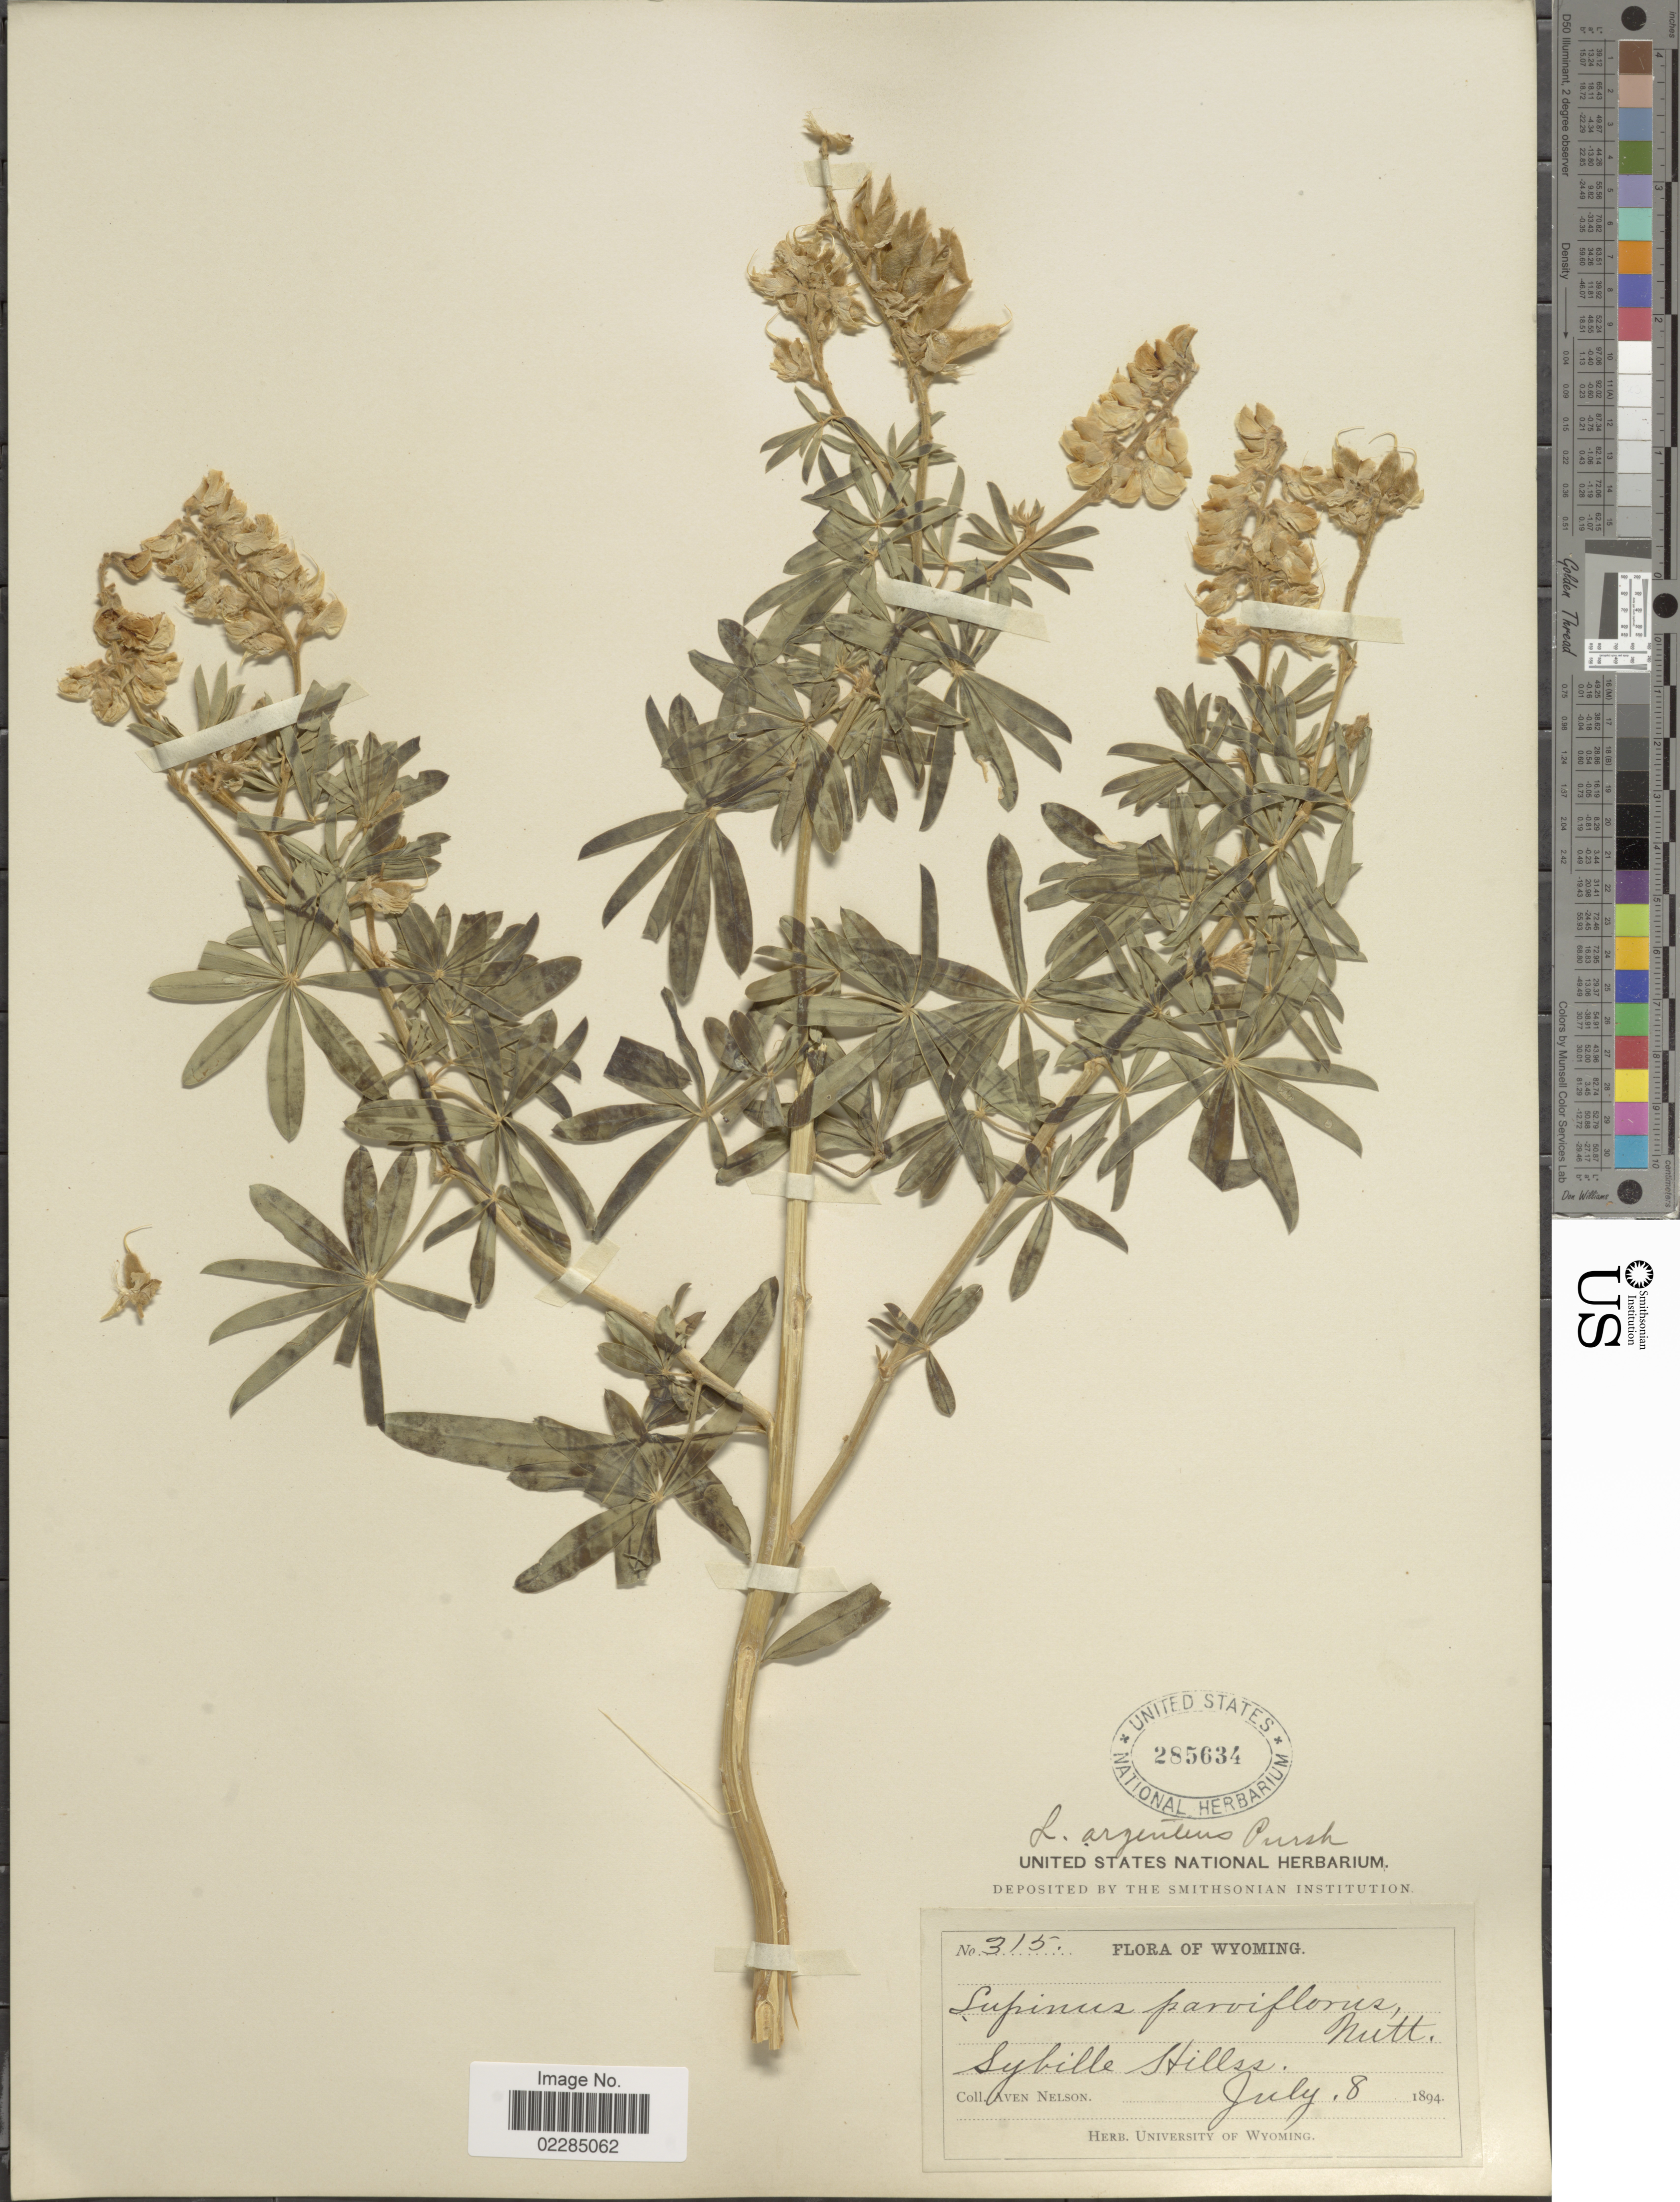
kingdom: Plantae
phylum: Tracheophyta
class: Magnoliopsida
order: Fabales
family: Fabaceae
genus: Lupinus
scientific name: Lupinus decumbens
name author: Torr.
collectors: A. Nelson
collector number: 315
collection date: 1894-07-08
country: United States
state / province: Wyoming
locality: Sybille Hills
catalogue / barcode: US 285634